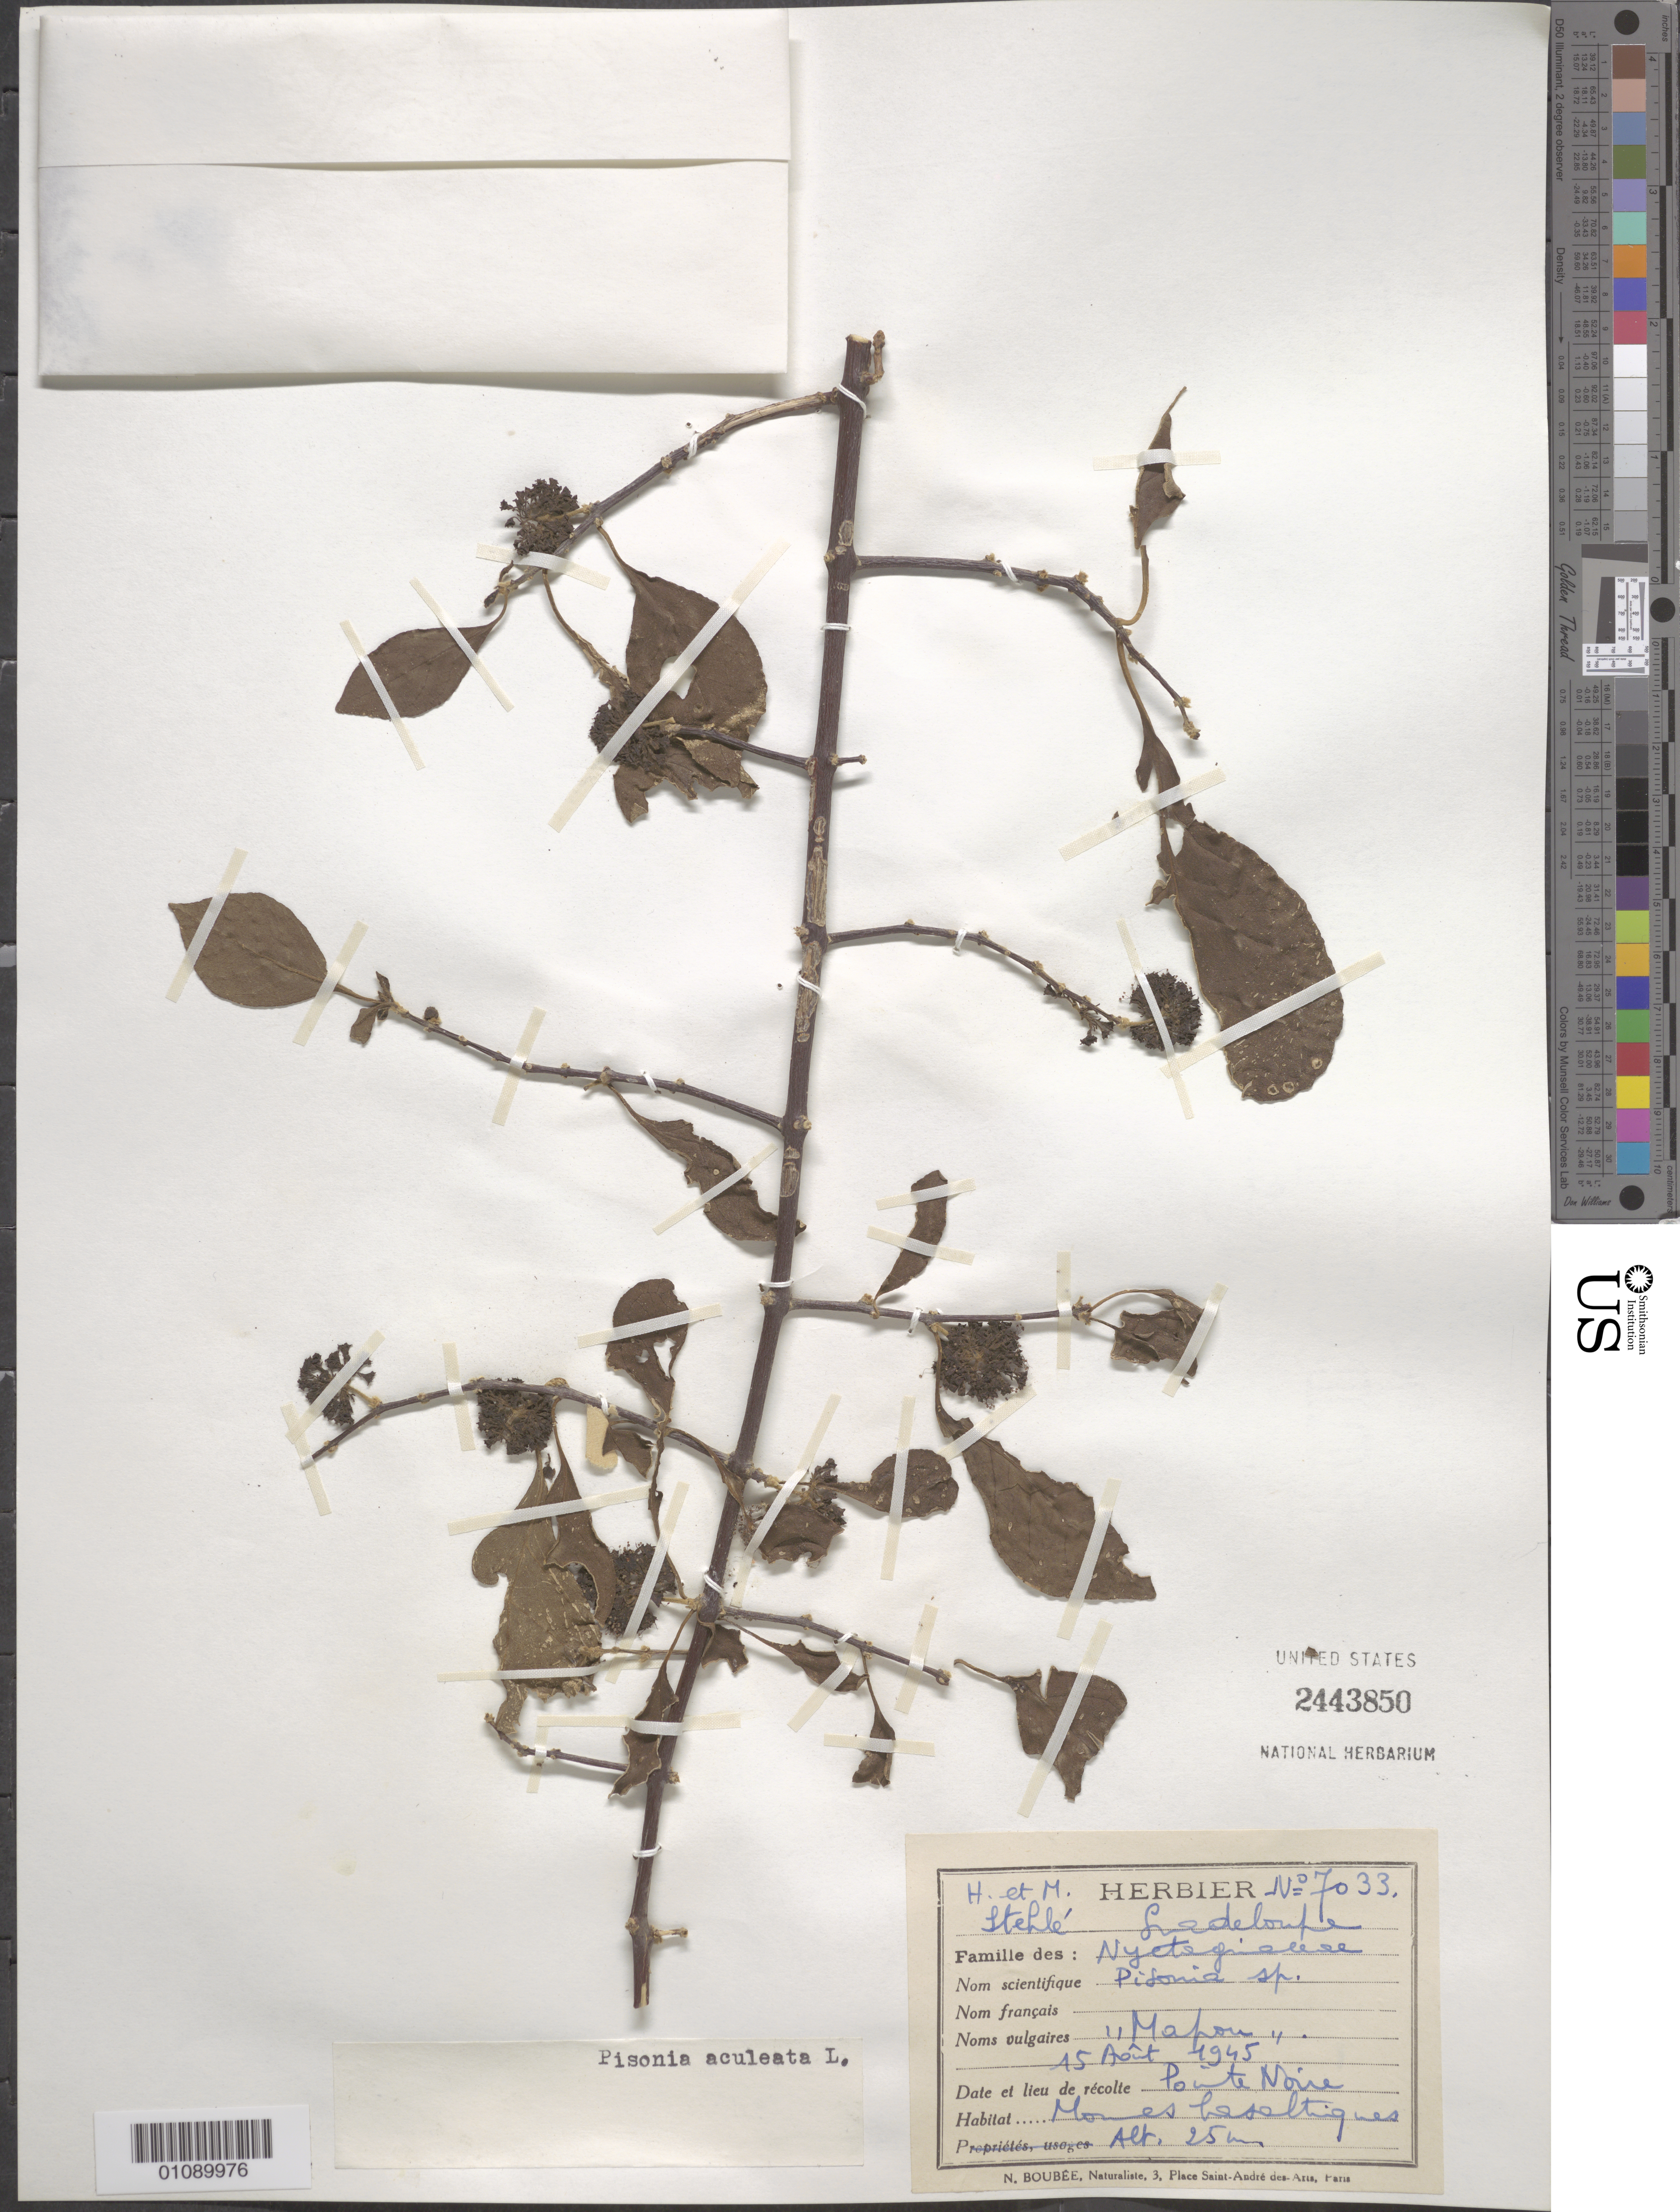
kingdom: Plantae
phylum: Tracheophyta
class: Magnoliopsida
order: Caryophyllales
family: Nyctaginaceae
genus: Pisonia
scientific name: Pisonia aculeata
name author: L.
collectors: H. Stehlé & M. Stehlé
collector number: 7033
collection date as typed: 15 Aug 1945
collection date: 1945-08-15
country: Guadeloupe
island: Basse Terre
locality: Pointe Noire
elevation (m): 25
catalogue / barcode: US 2443850